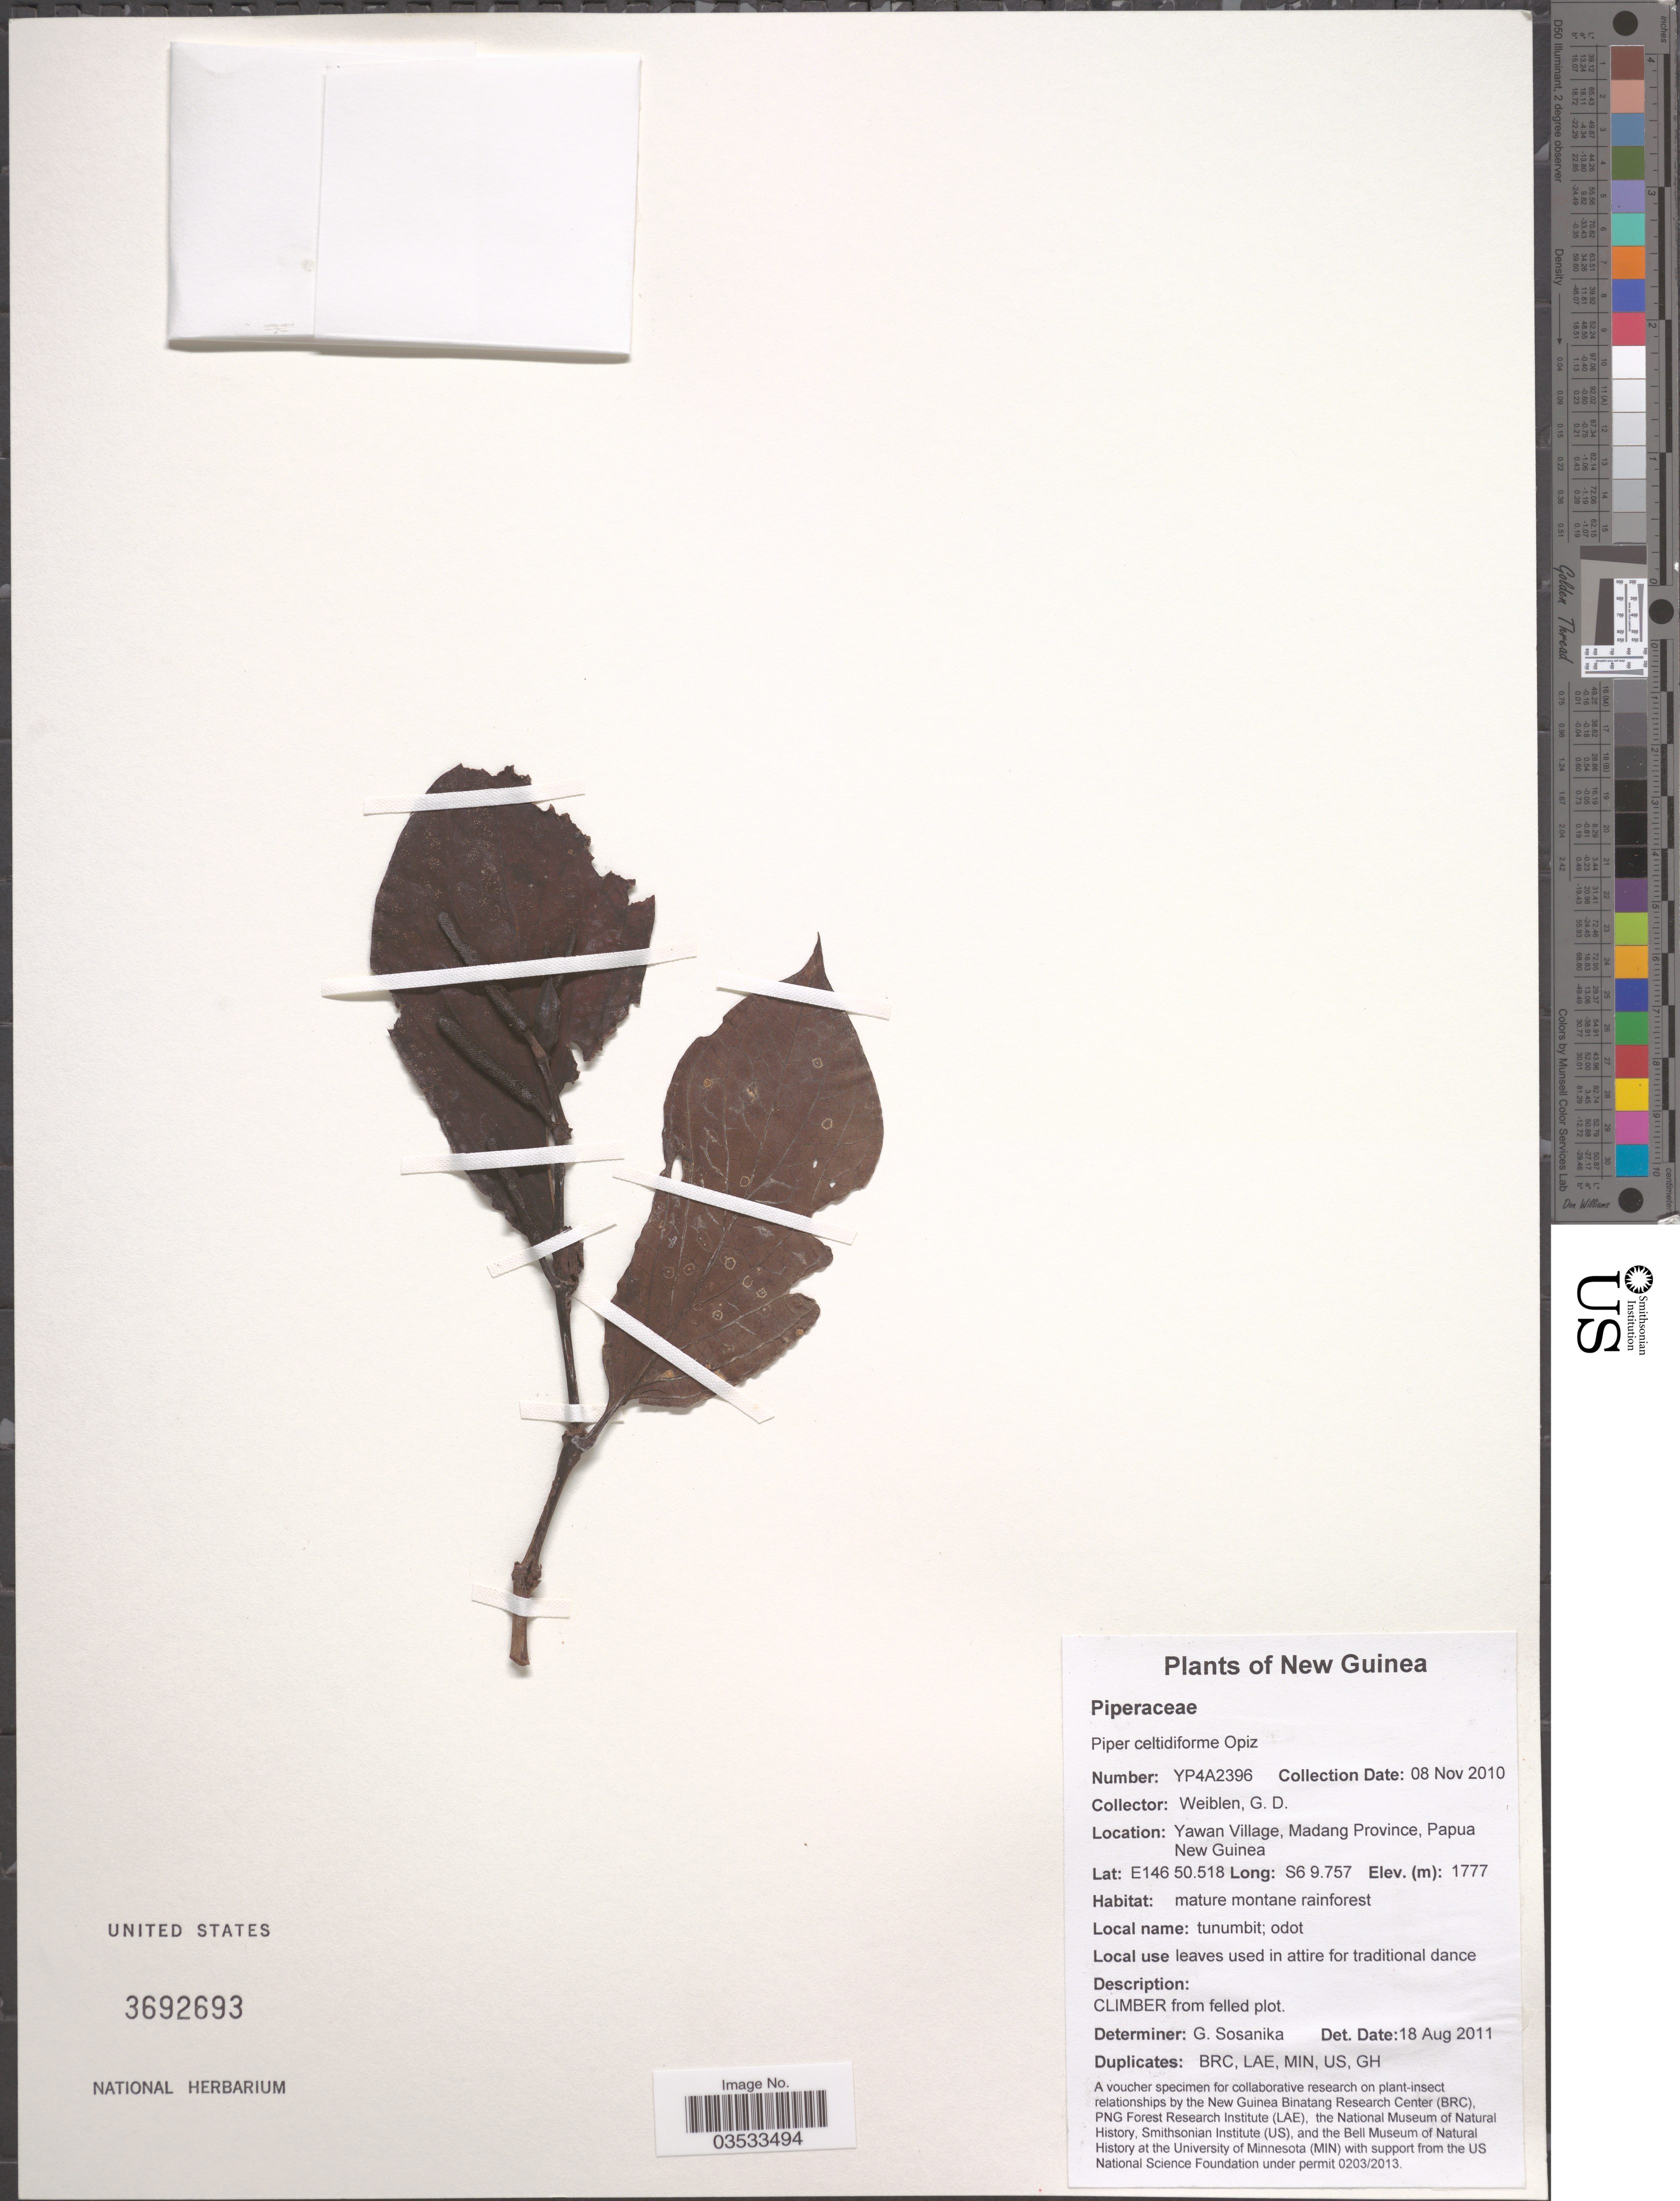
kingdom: Plantae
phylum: Tracheophyta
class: Magnoliopsida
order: Piperales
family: Piperaceae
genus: Piper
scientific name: Piper celtidiforme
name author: Opiz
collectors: G. D. Weiblen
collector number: YP4A2396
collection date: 2010-11-08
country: Papua New Guinea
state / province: Madang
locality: New Guinea. Yawan Village.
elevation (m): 1777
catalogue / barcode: US 3692693